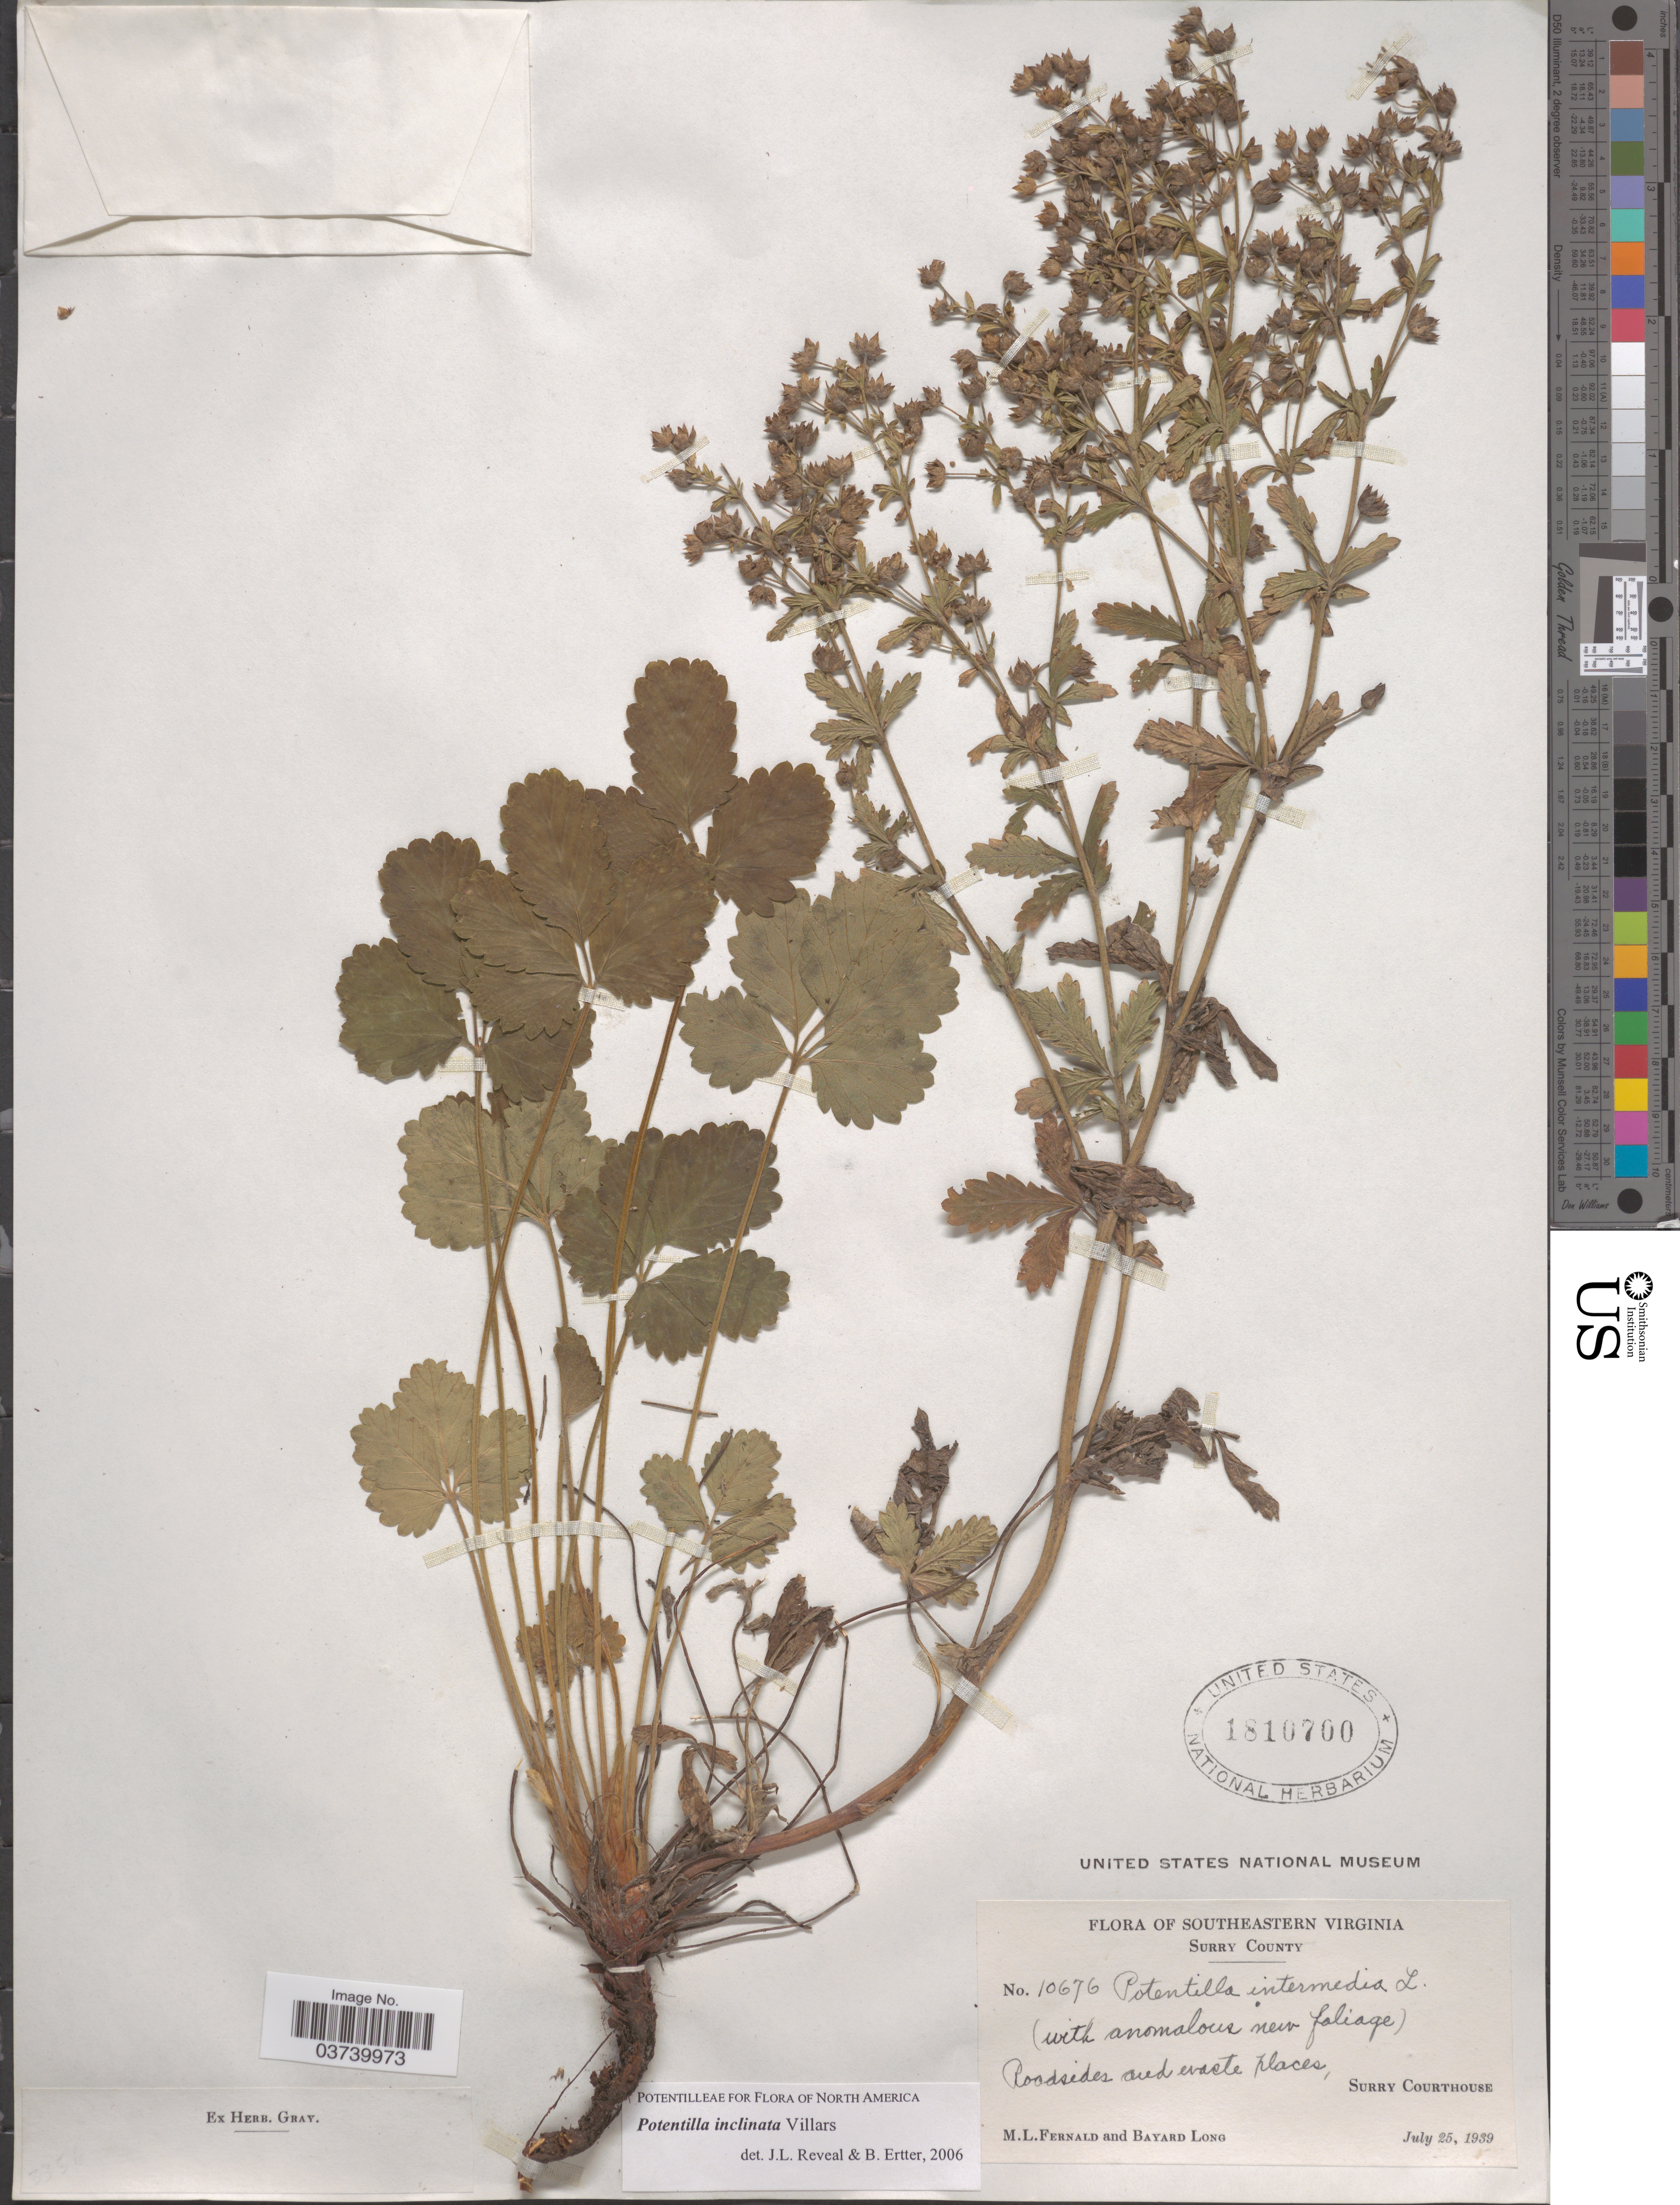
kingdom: Plantae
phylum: Tracheophyta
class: Magnoliopsida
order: Rosales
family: Rosaceae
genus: Potentilla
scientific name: Potentilla inclinata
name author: Vill.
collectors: M. L. Fernald & B. Long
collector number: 10676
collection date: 1939-07-25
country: United States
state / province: Virginia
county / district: Surry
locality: Southeastern Virginia. Surry County. Surry Courthouse.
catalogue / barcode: US 1810700